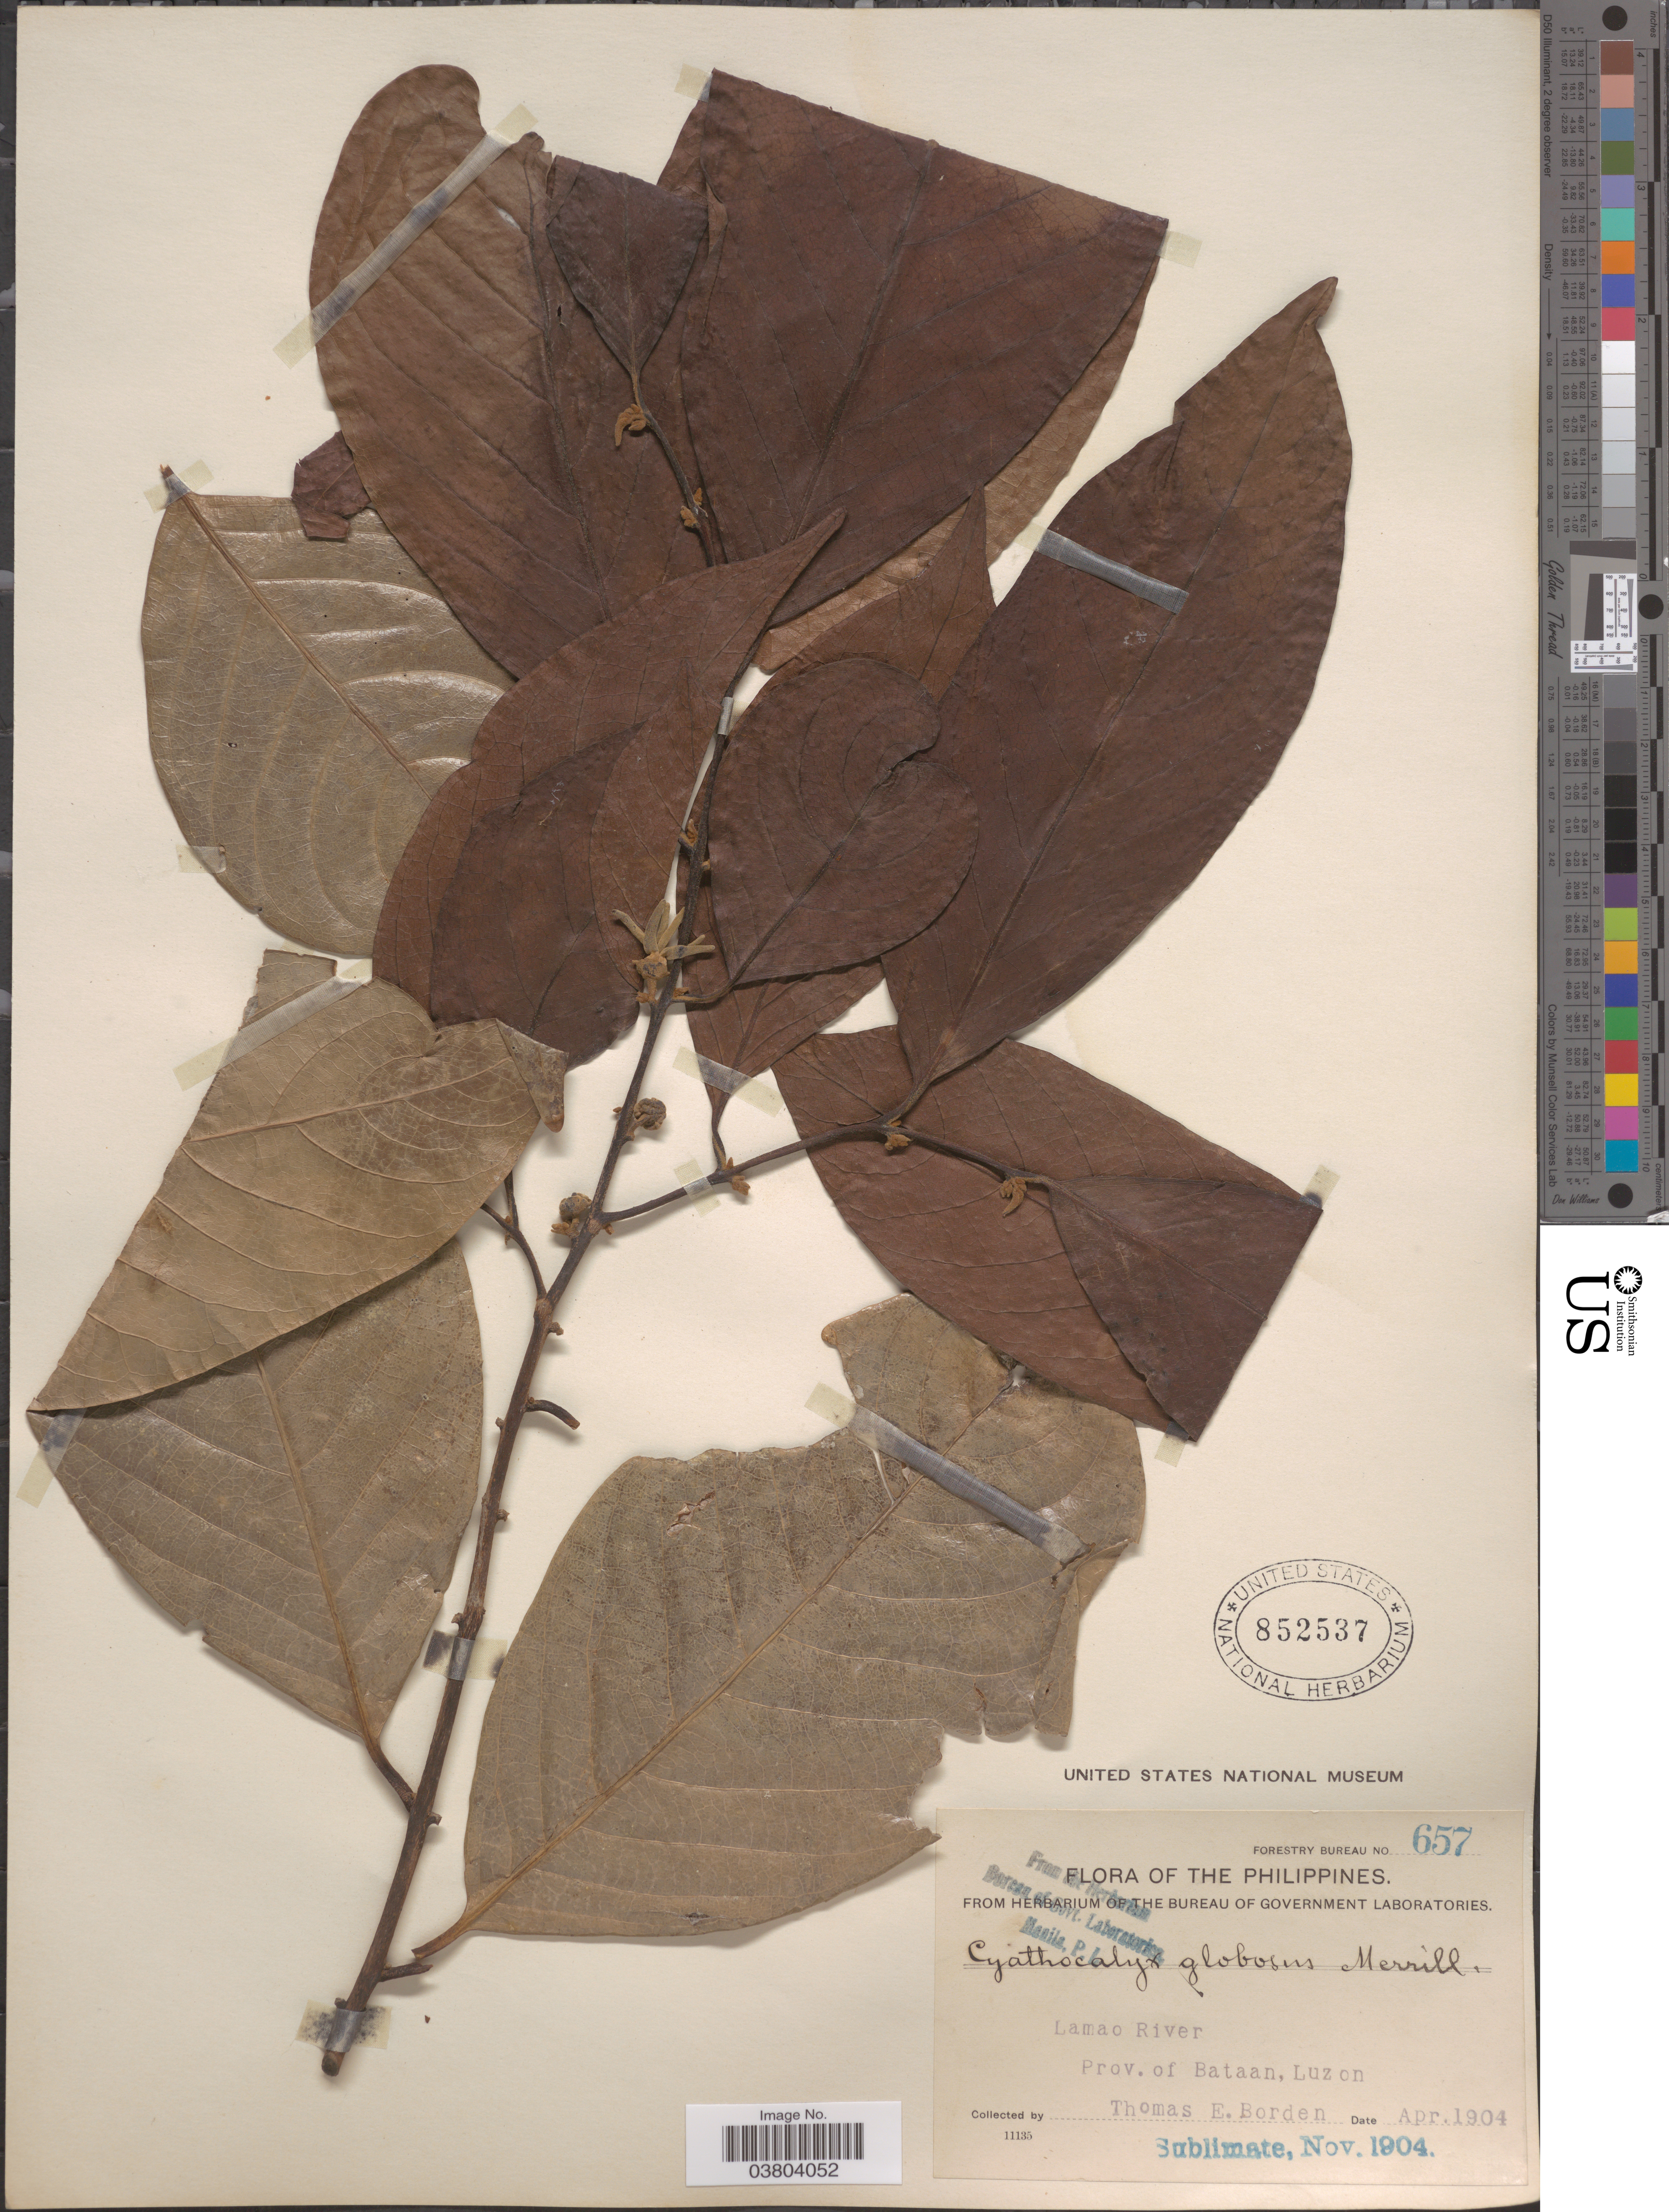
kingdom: Plantae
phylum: Tracheophyta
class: Magnoliopsida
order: Magnoliales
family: Annonaceae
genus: Cyathocalyx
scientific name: Cyathocalyx globosus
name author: Merr.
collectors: T. E. Borden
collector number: Forestry Bureau 657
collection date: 1904-04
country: Philippines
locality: Lamao River, Prov. of Bataan, Luzon.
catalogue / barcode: US 852537